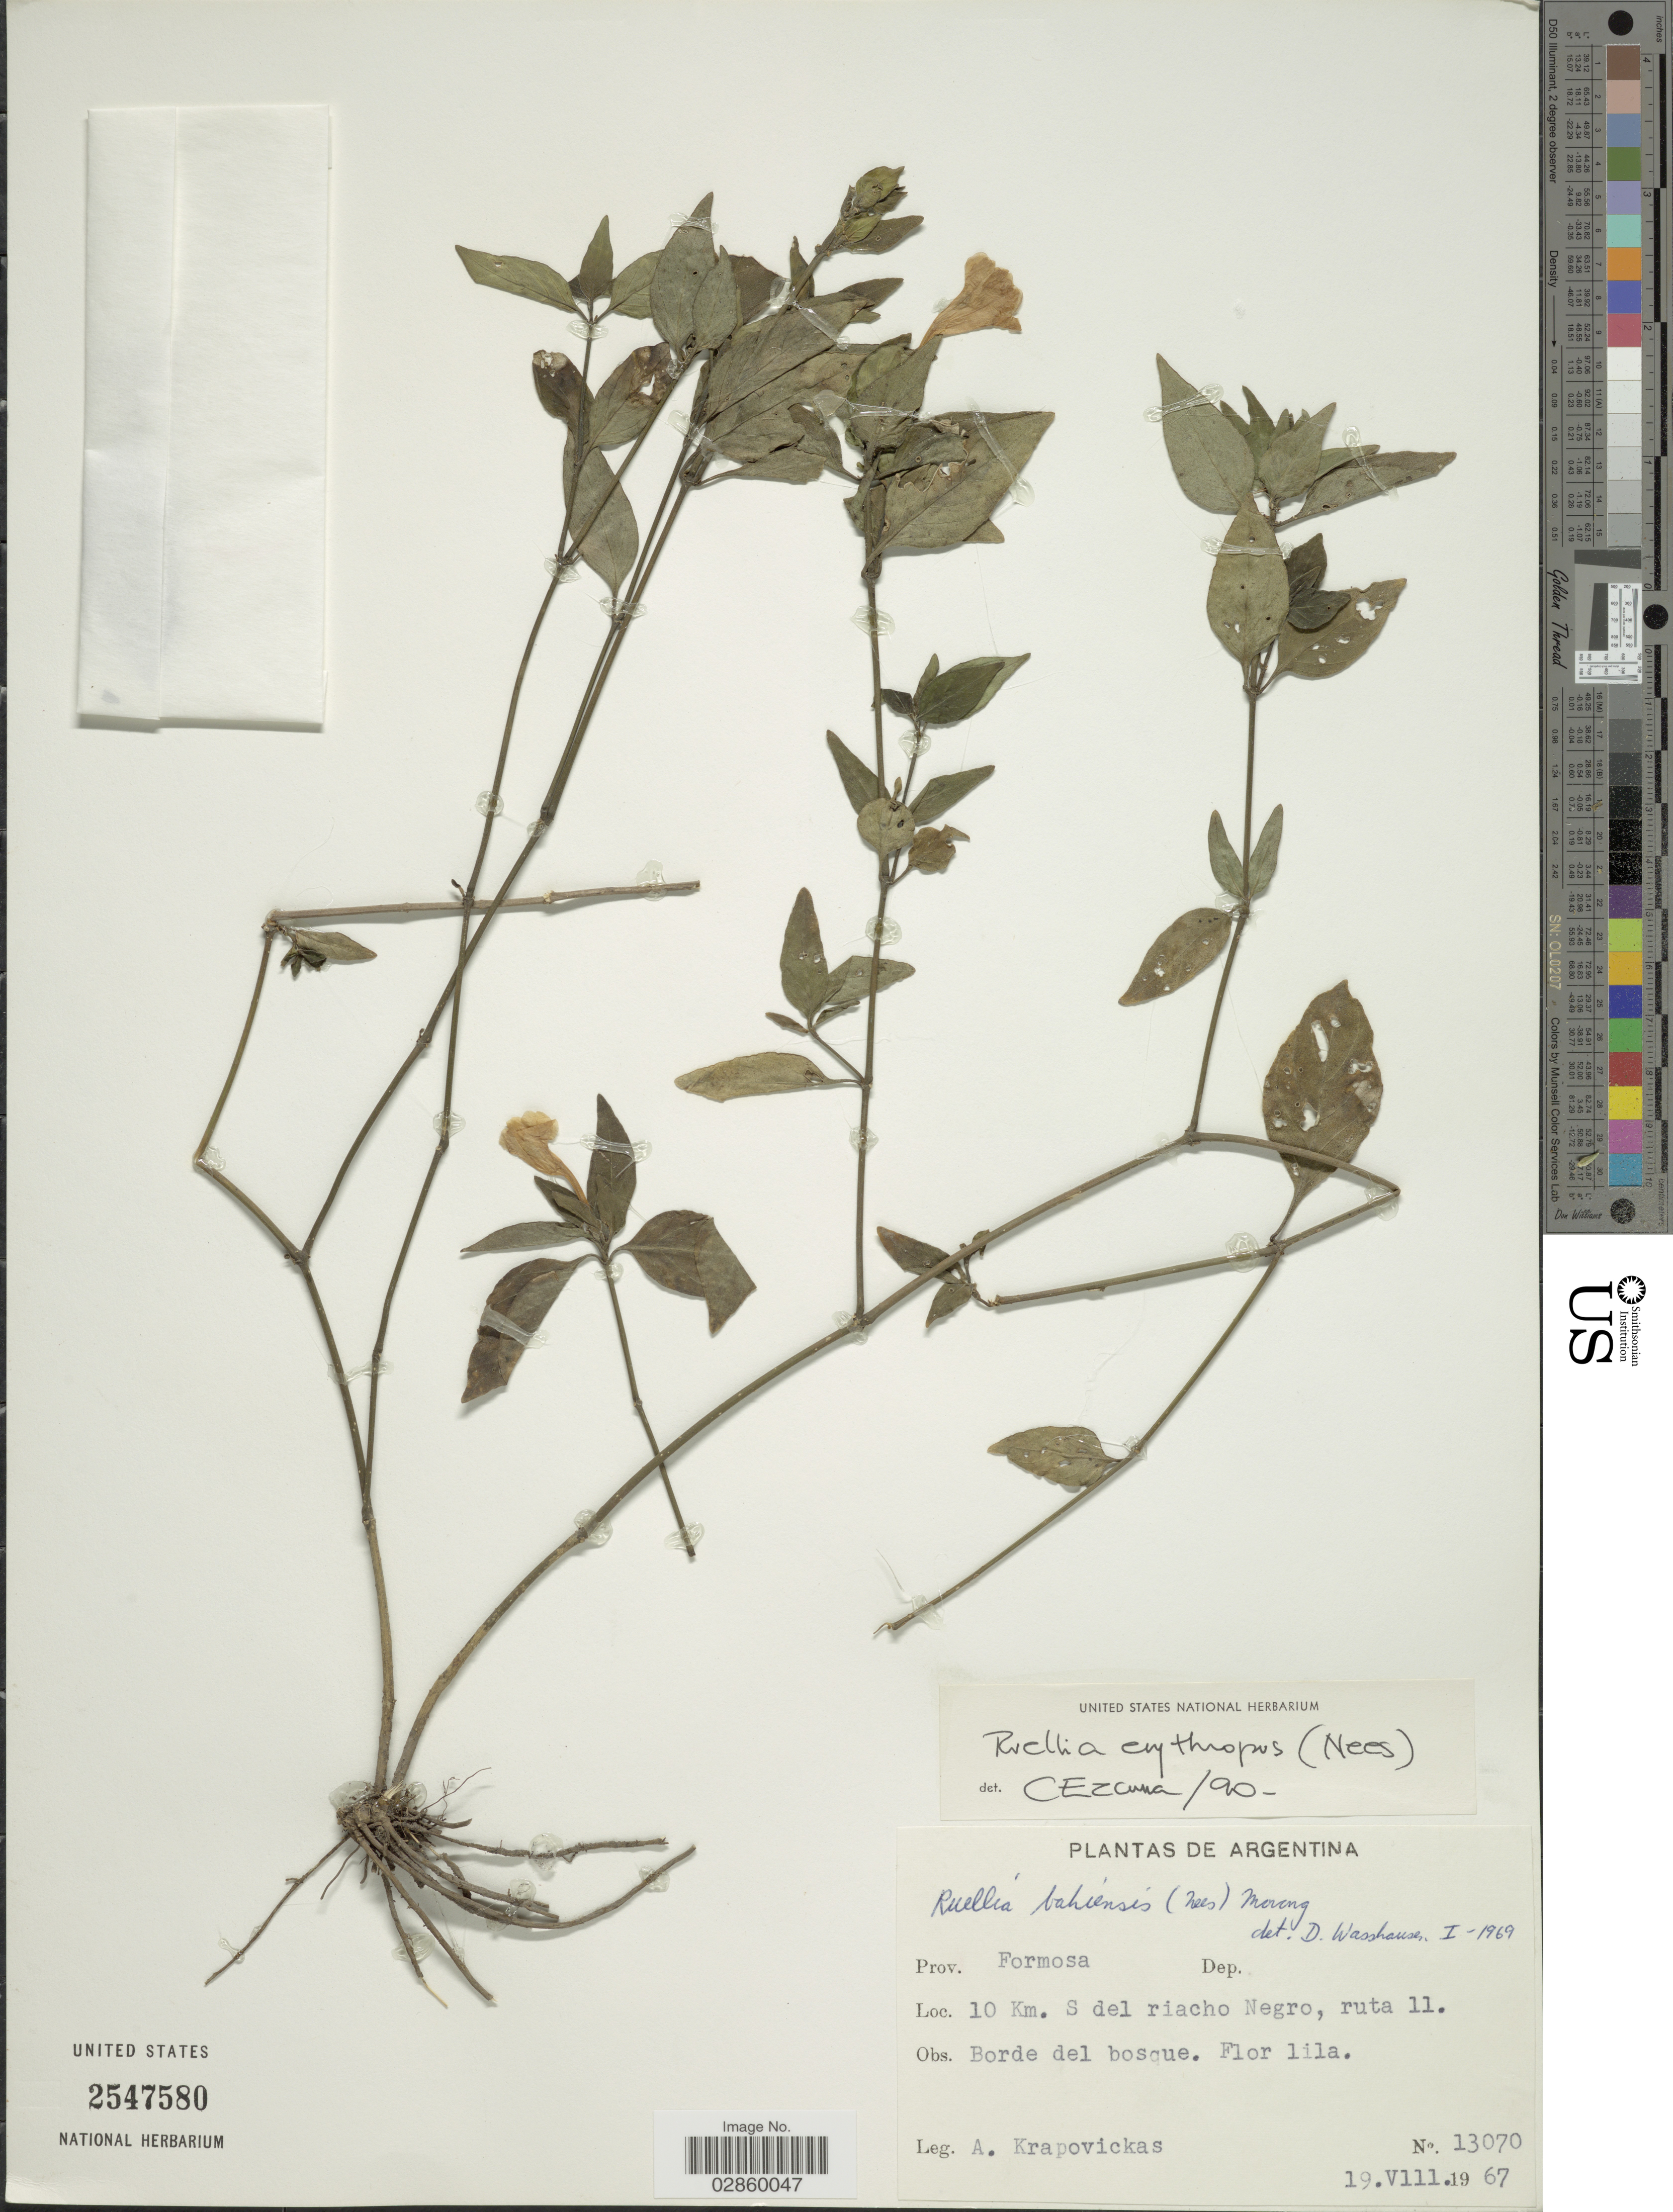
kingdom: Plantae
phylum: Tracheophyta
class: Magnoliopsida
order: Lamiales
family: Acanthaceae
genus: Ruellia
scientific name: Ruellia erythropus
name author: (Nees) Lindau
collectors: A. Krapovickas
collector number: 13070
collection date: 1967-08-19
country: Argentina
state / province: Formosa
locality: Prov. Formosa, 10 Km. S del riacho Negro, ruta 11.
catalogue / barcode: US 2547580